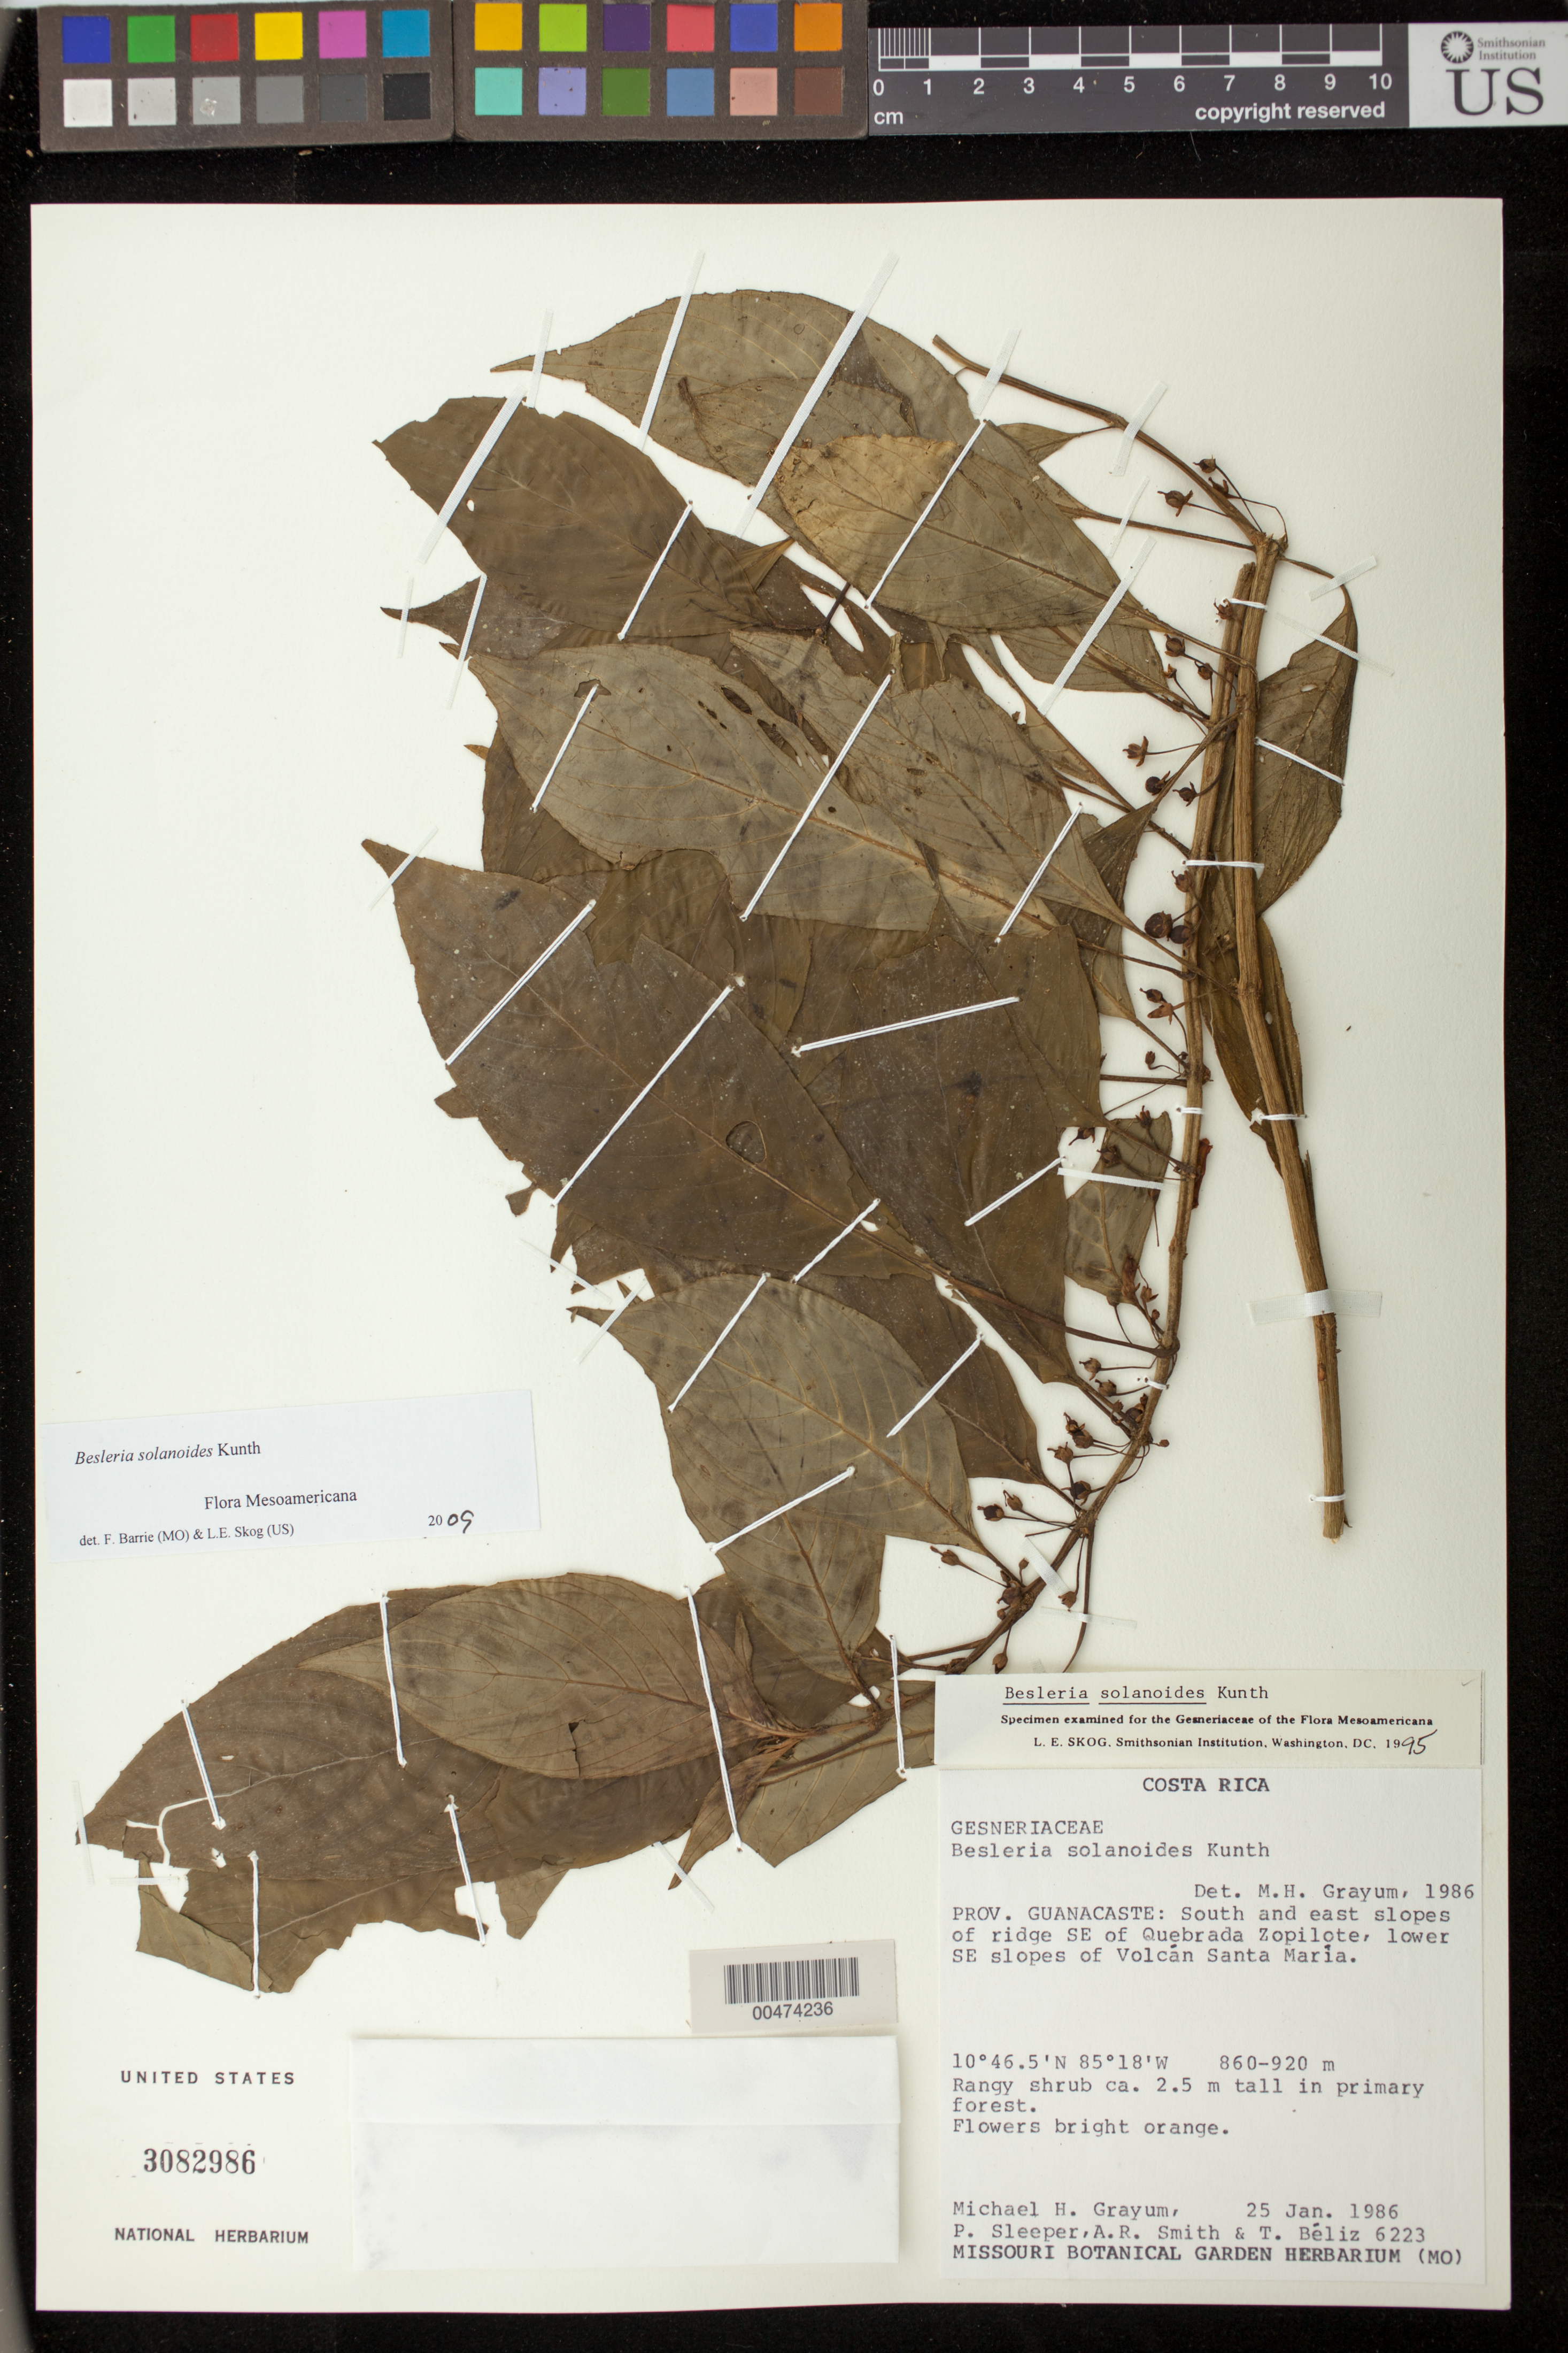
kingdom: Plantae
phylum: Tracheophyta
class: Magnoliopsida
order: Lamiales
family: Gesneriaceae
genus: Besleria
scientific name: Besleria solanoides var. solanoides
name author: Kunth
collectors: M. H. Grayum, P. Sleeper, A. R. Smith & T. Béliz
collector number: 6223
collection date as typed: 25 Jan 1986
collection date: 1986-01-25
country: Costa Rica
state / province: Guanacaste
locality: Se Quebrada Zopilote, SE of Volcan Santa Maria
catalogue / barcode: US 3082986